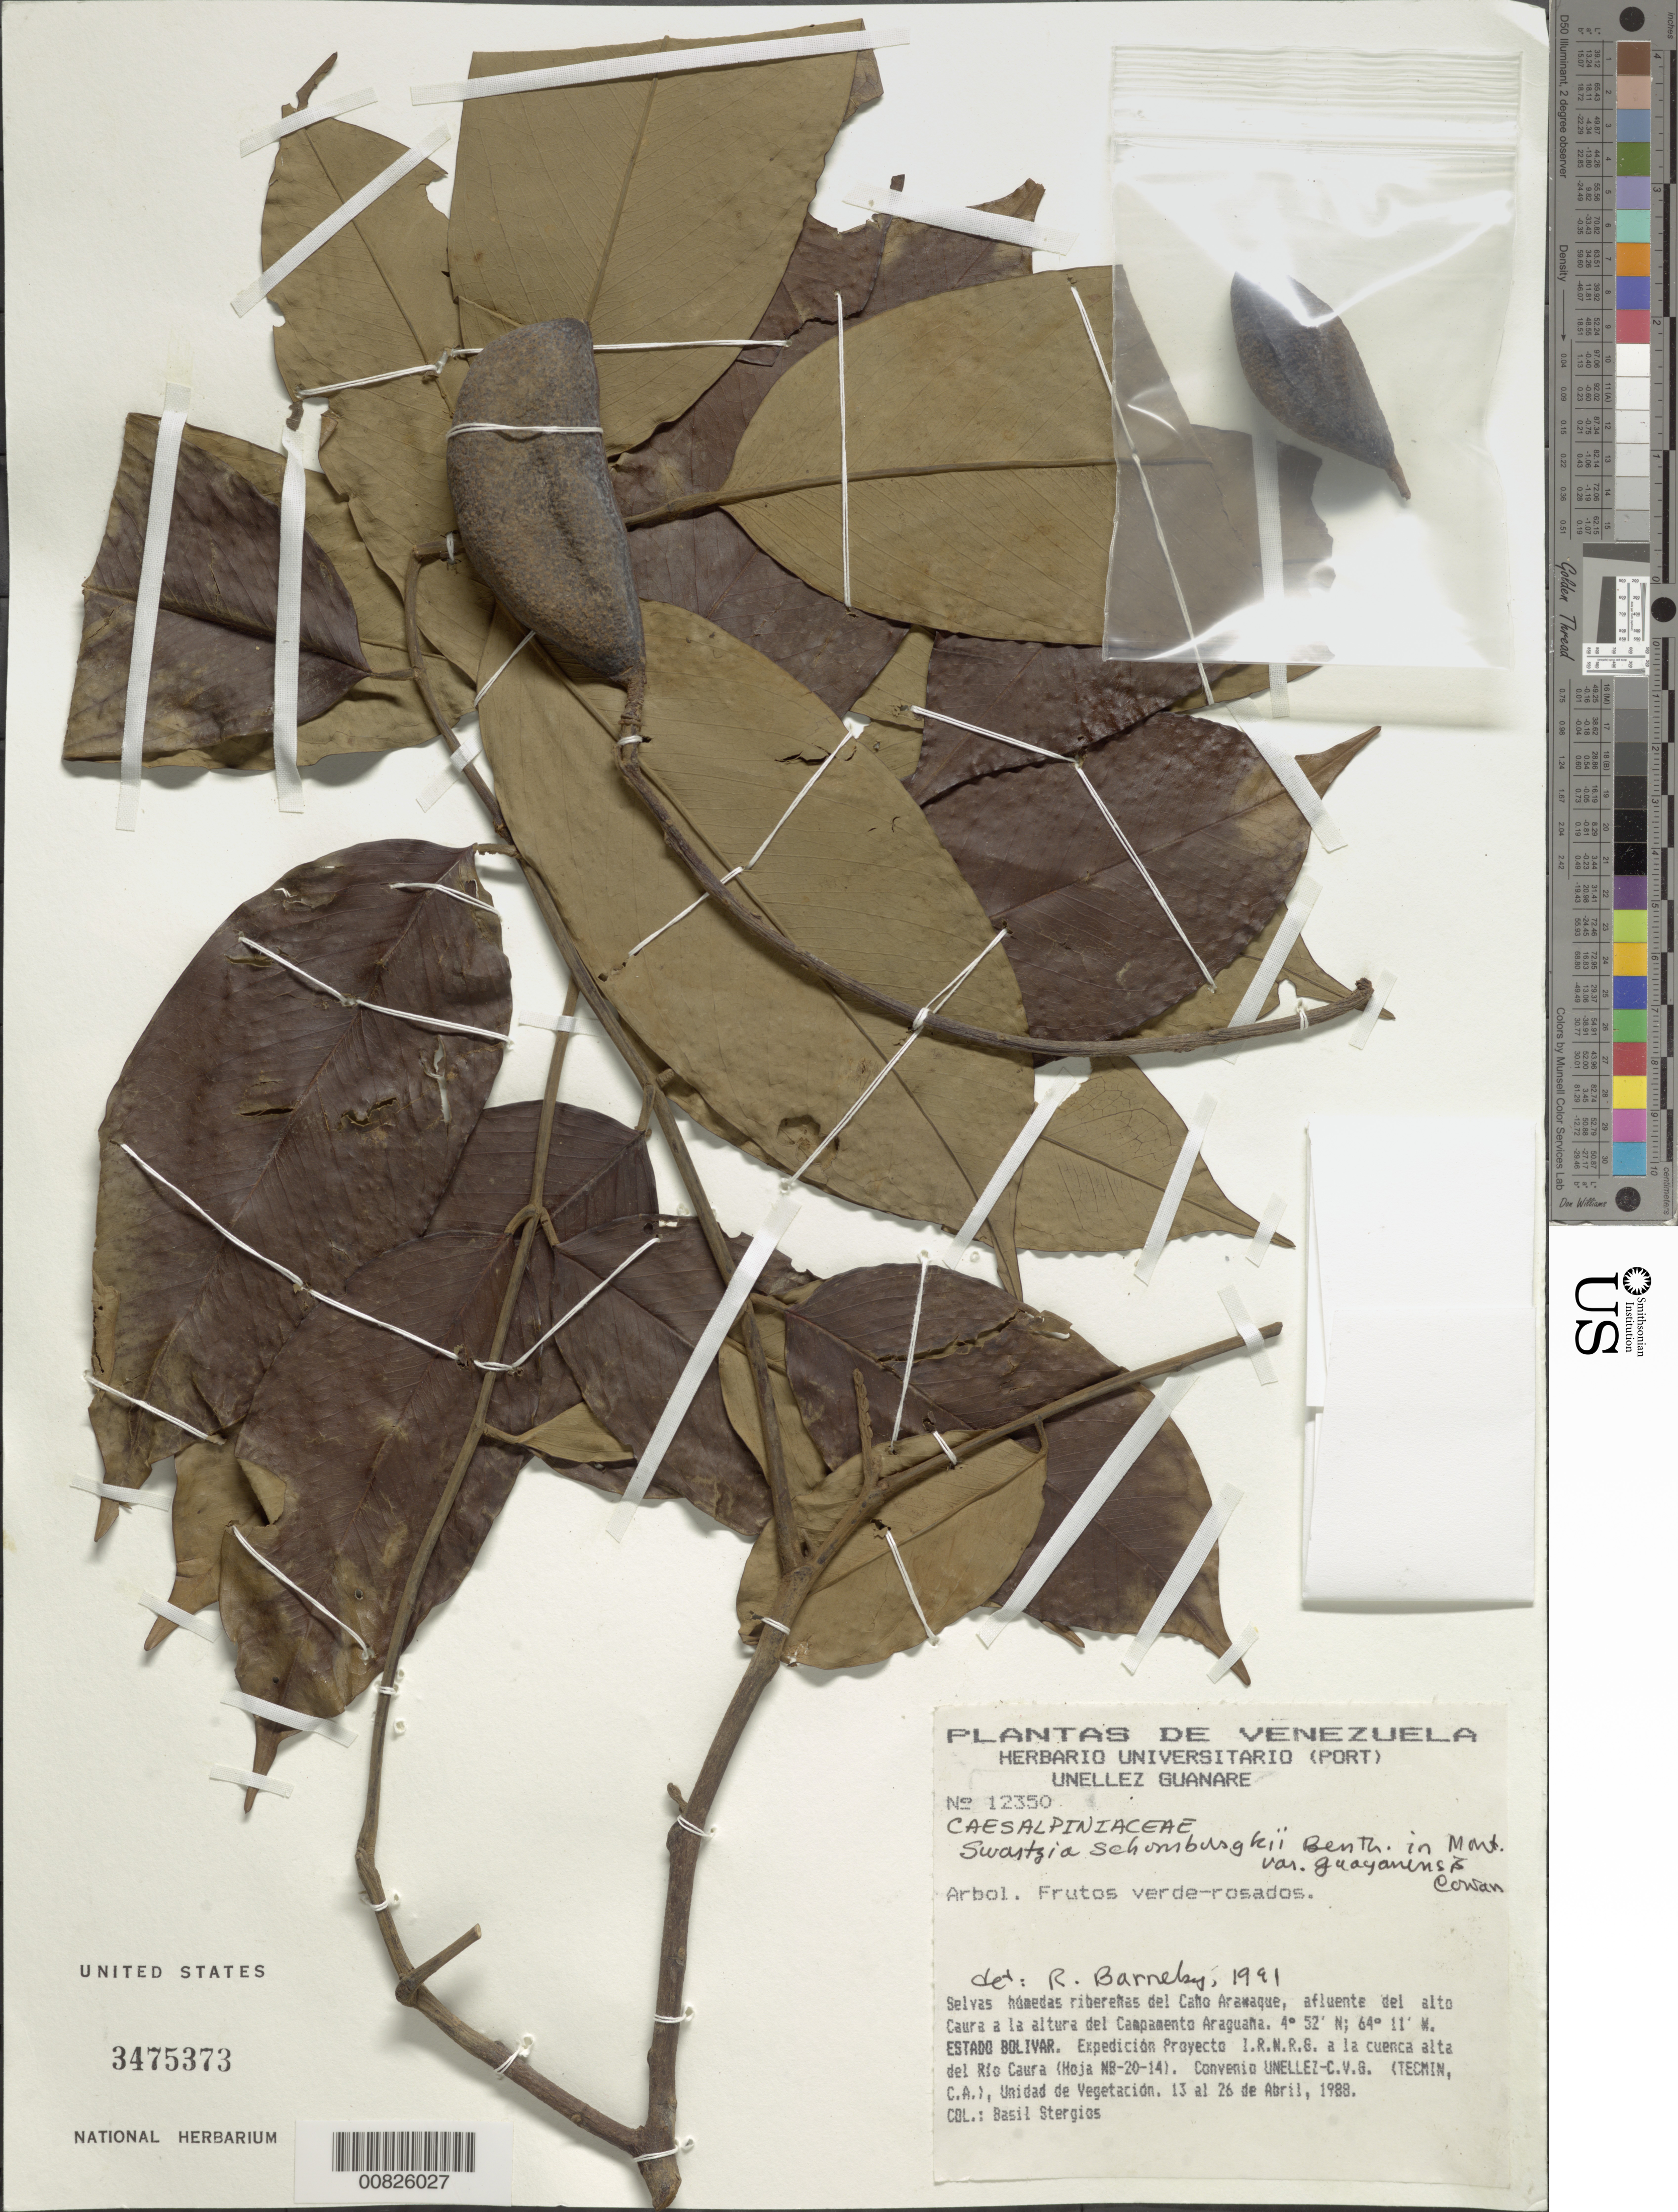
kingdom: Plantae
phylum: Tracheophyta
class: Magnoliopsida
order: Fabales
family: Fabaceae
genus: Swartzia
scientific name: Swartzia schomburgkii var. guayanensis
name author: R.S. Cowan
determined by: Barneby, Rupert C., (NY)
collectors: B. G. Stergios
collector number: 12350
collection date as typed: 13-Apr-88 to 26-Apr-88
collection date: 1988-04-13/1988-04-26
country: Venezuela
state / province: Bolívar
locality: Río Caura, Caño Aramaque, afluente del alto Caura a la altura del Campamento Araguana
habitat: Selvas húmedas riberenas del cano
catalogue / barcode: US 3475373